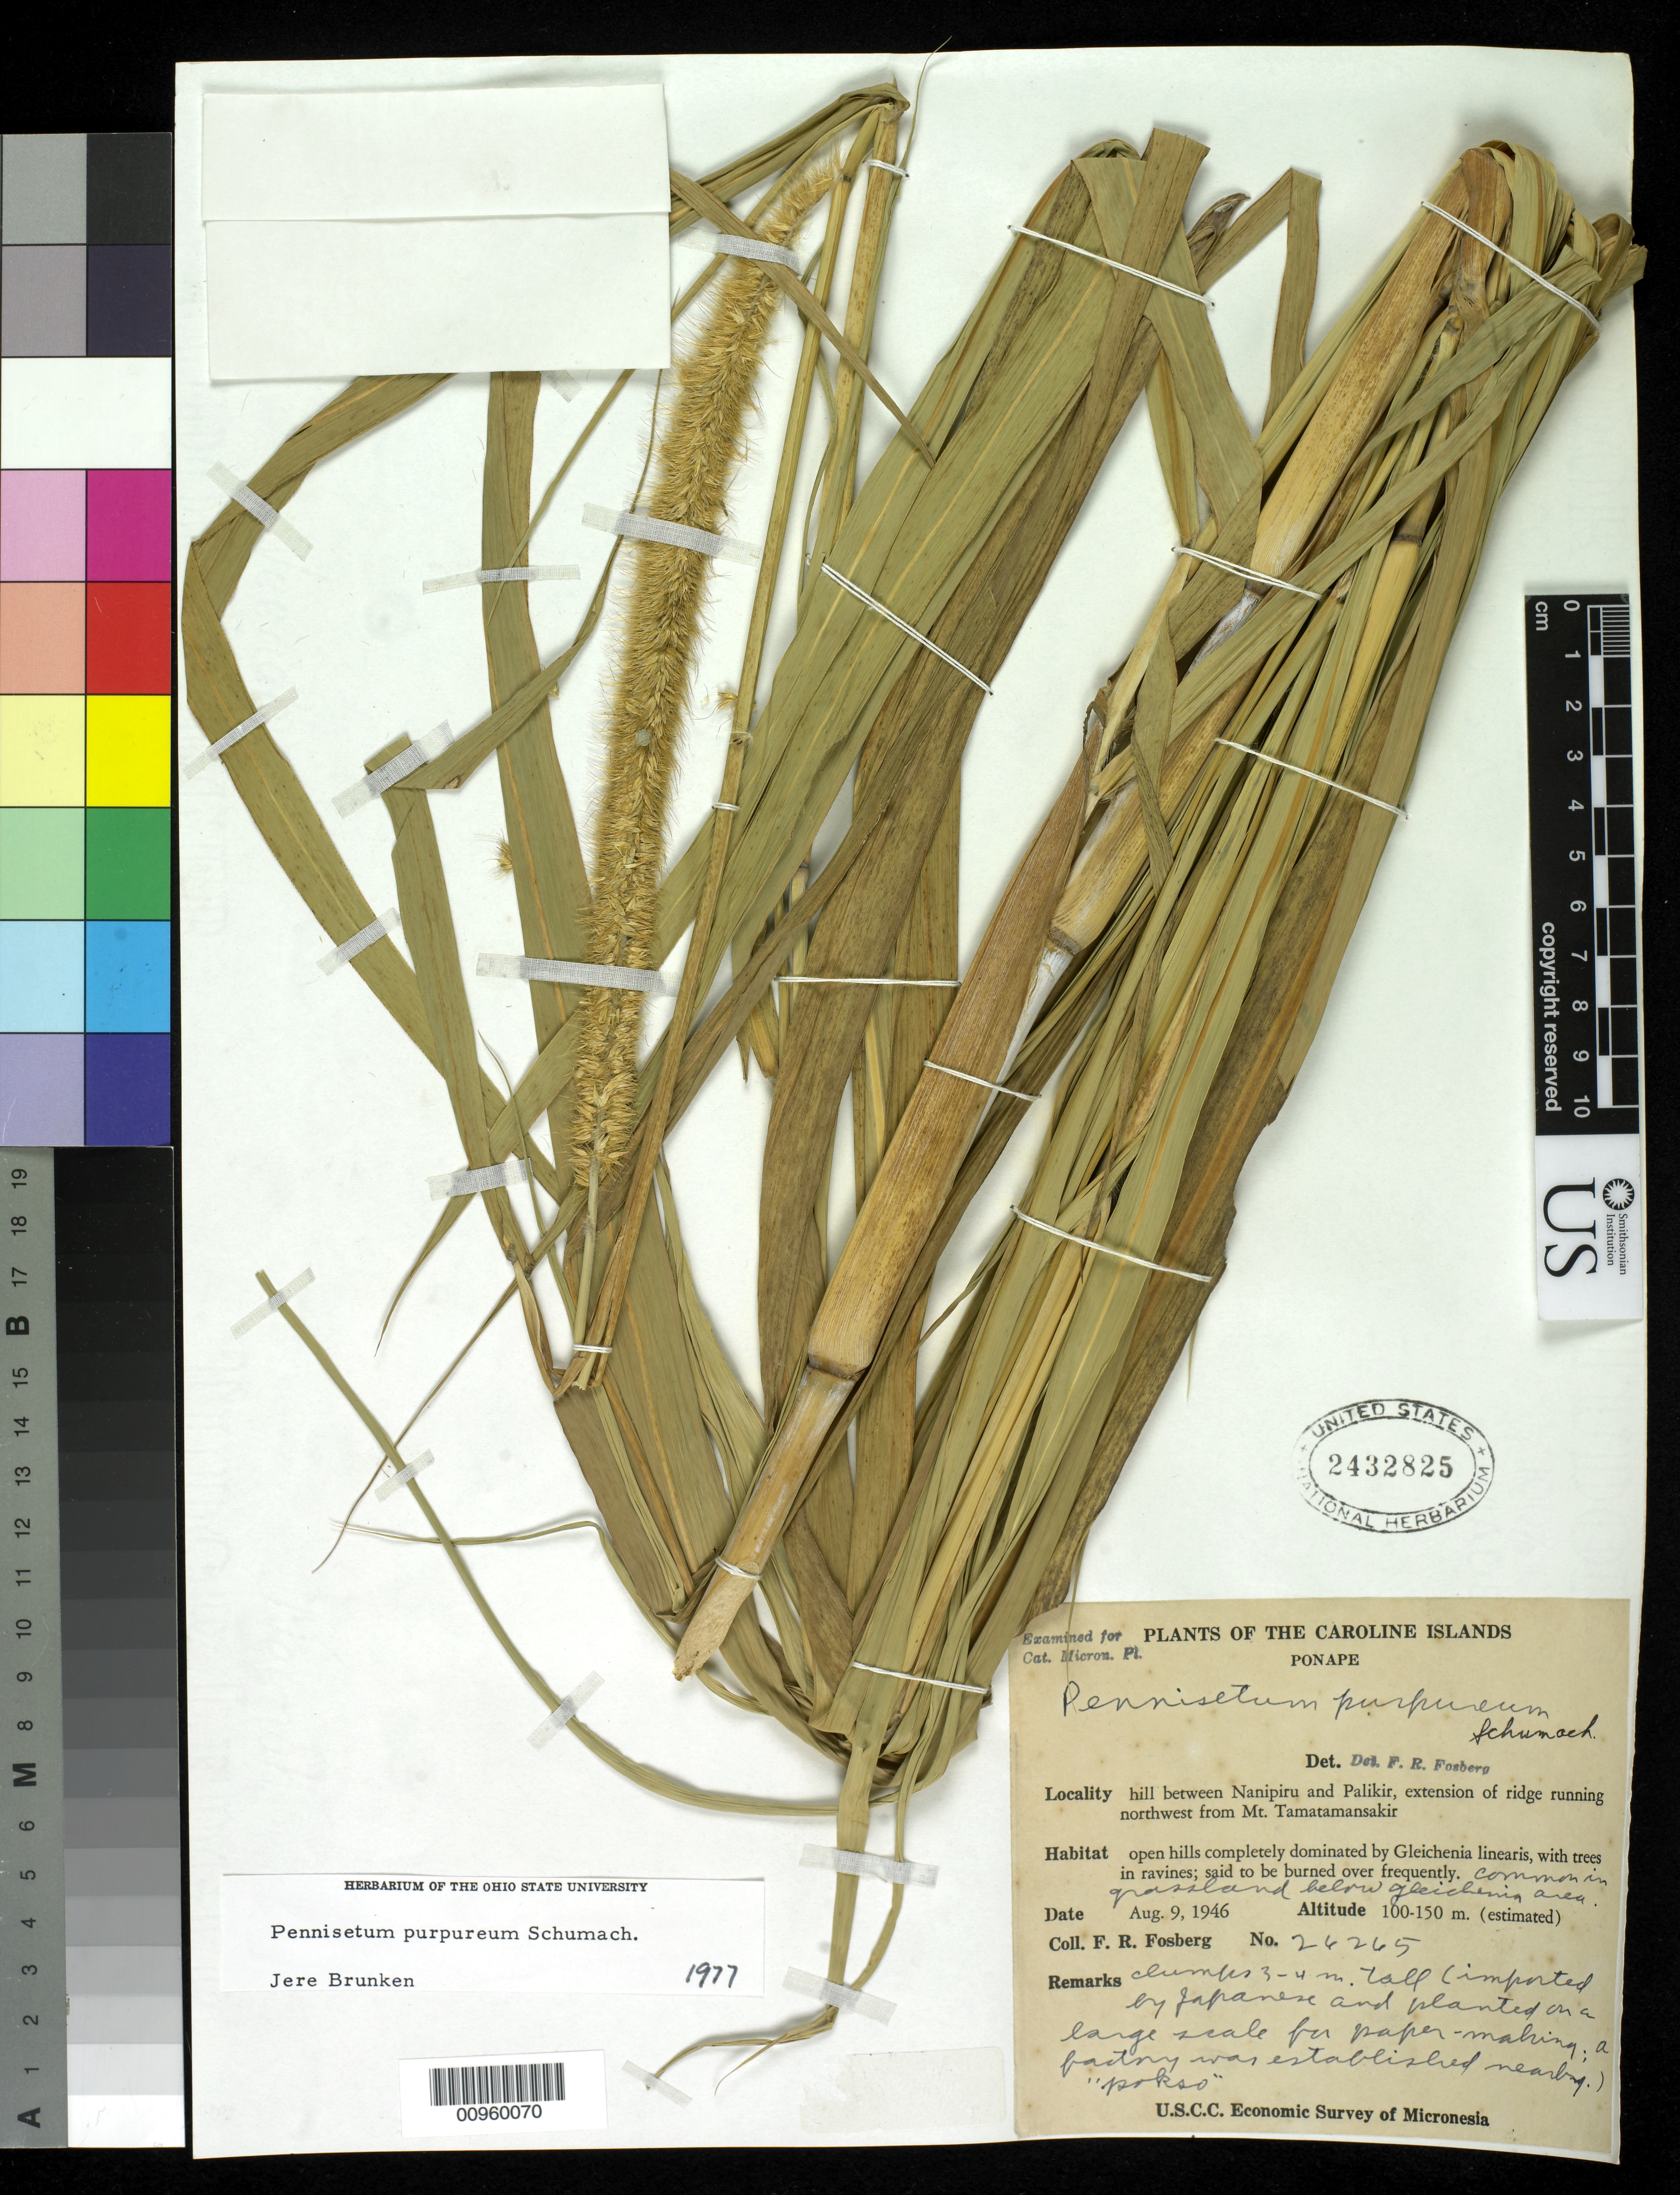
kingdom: Plantae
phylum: Tracheophyta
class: Liliopsida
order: Poales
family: Poaceae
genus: Cenchrus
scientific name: Cenchrus purpureus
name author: (Schumach.) Morrone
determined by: Poaceae Reorganization Project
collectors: F. R. Fosberg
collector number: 26265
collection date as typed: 09 Aug 1946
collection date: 1946-08-09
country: Micronesia, Federated States of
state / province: Pohnpei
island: Pohnpei [Ponape]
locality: Hill between Nanipiru and Palikir, extension of ridge running NW from Mt. Tamatamansakir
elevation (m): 100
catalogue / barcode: US 2432825